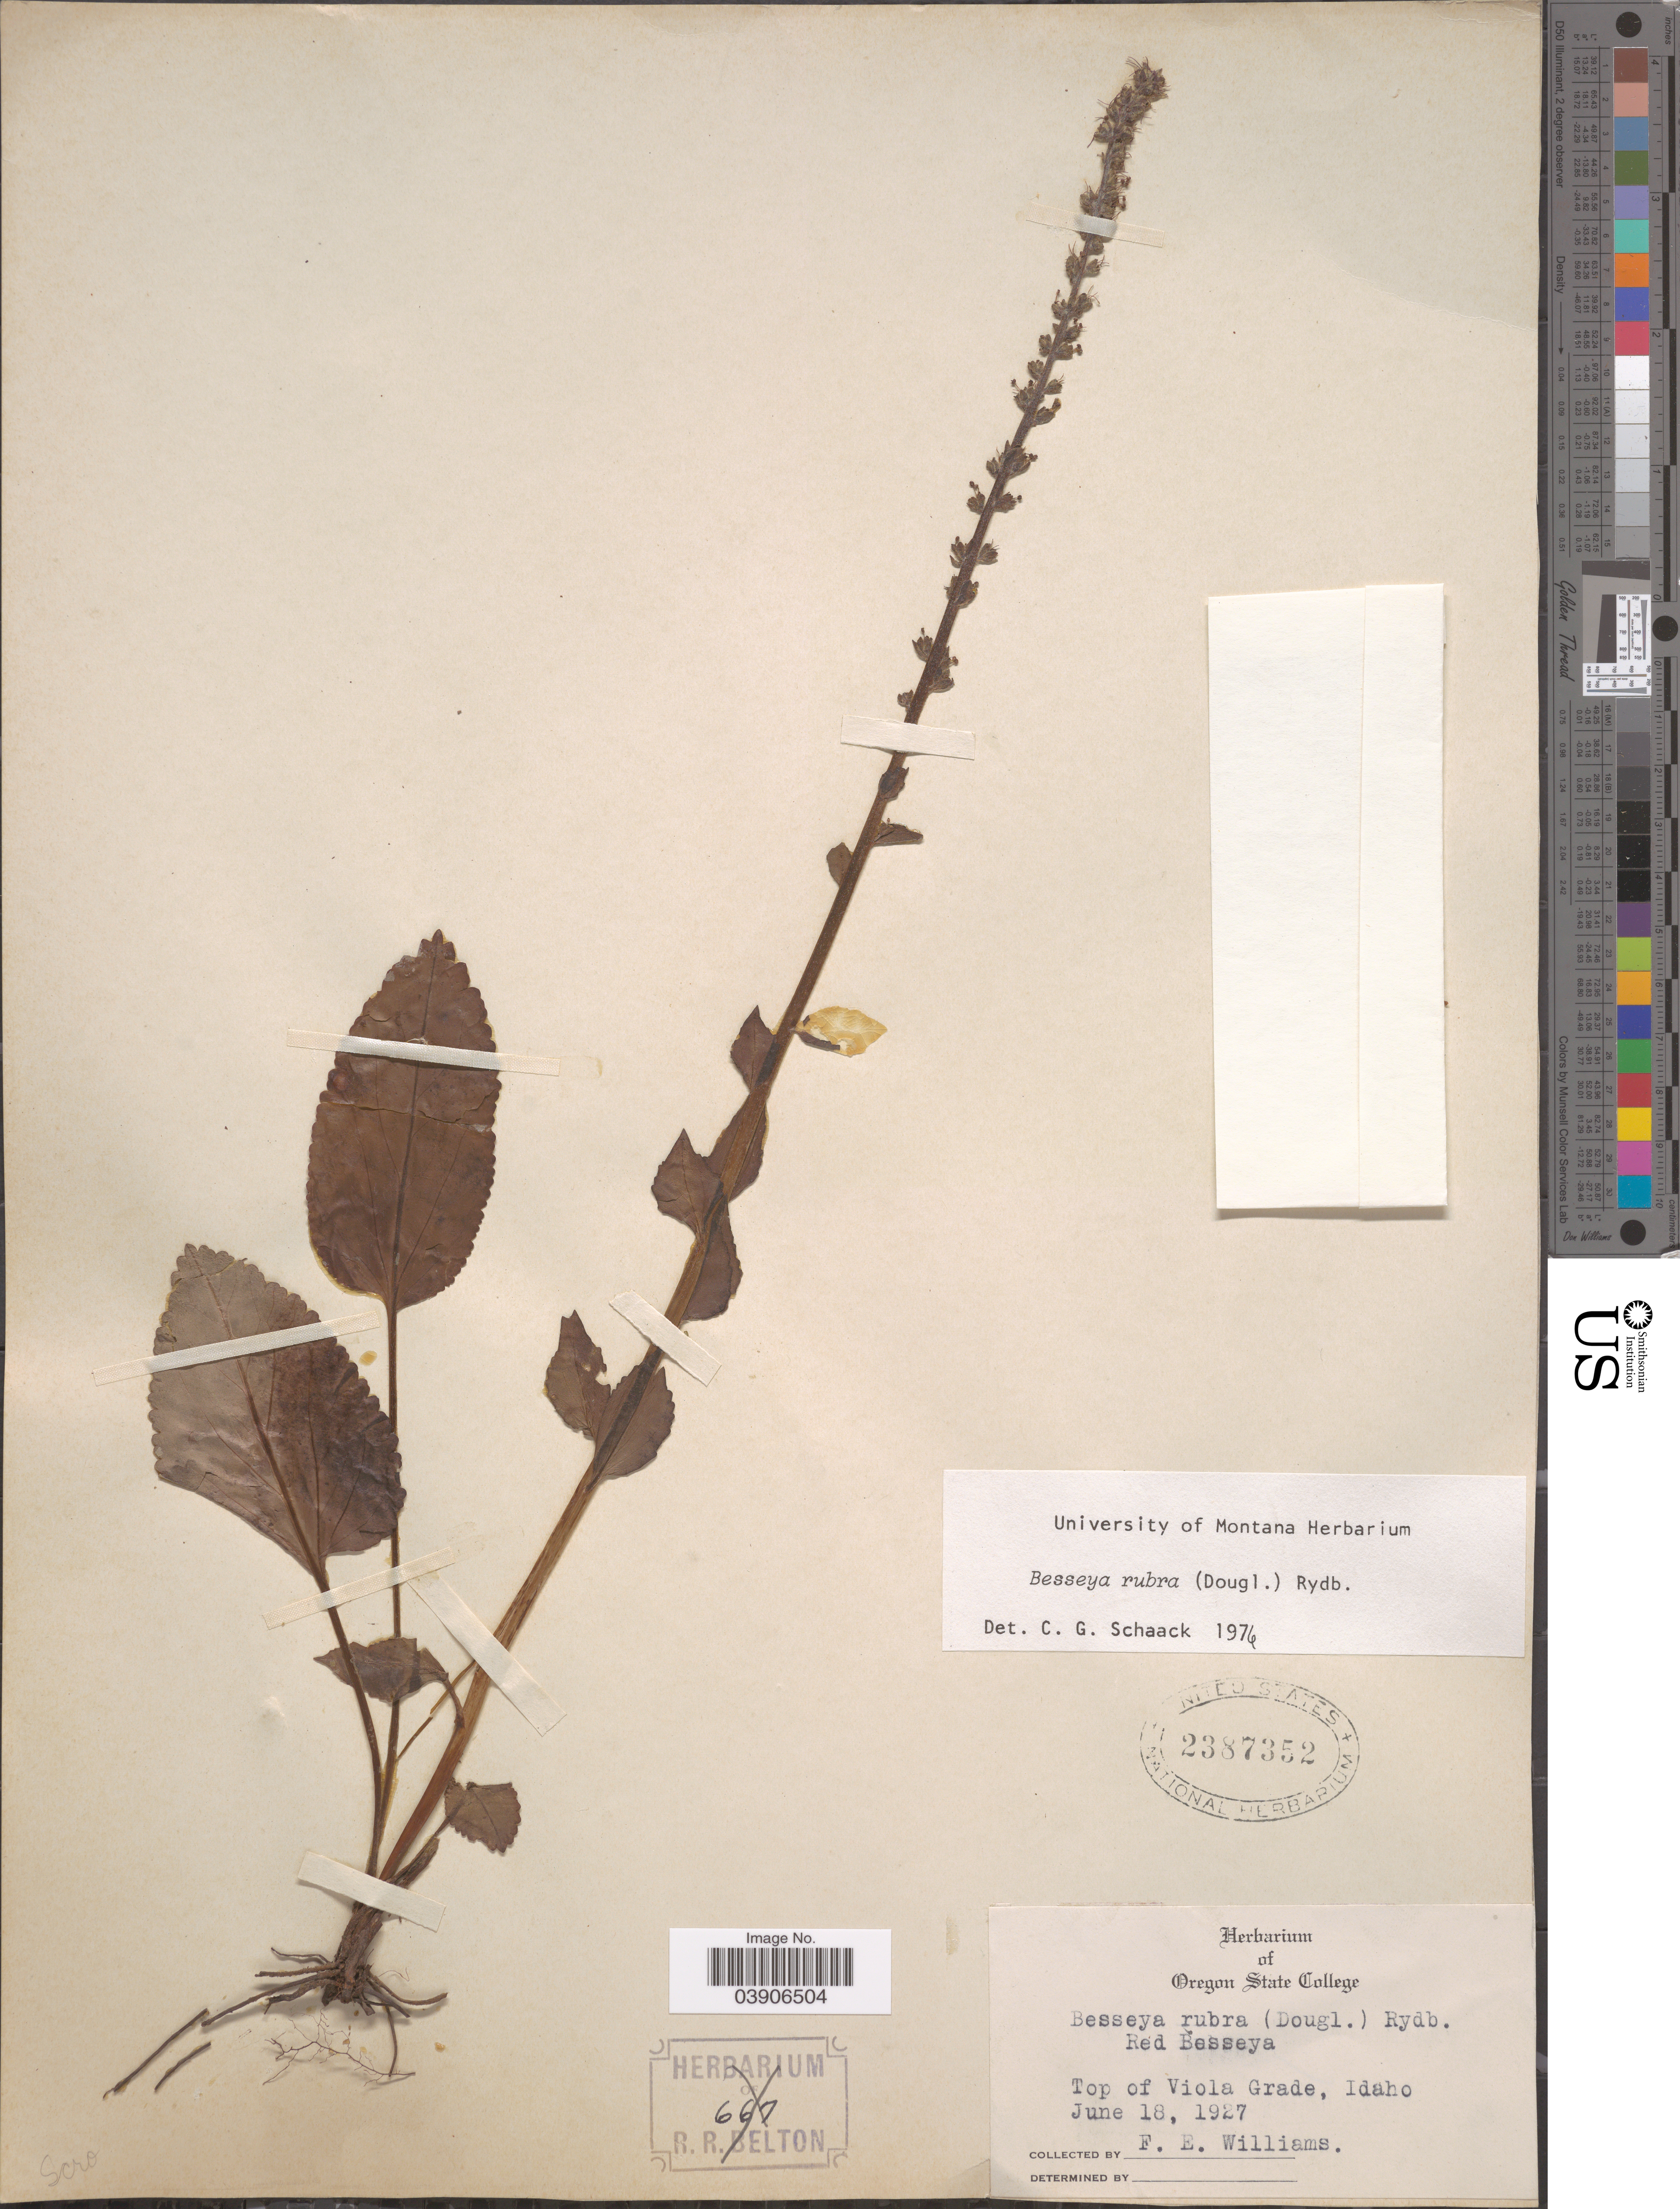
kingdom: Plantae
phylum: Tracheophyta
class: Magnoliopsida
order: Lamiales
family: Plantaginaceae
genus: Synthyris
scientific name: Synthyris rubra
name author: (Douglas ex Hook.) Benth.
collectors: F. Williams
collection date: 1927-06-18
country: United States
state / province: Idaho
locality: Top of Viola Grade.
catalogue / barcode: US 2387352